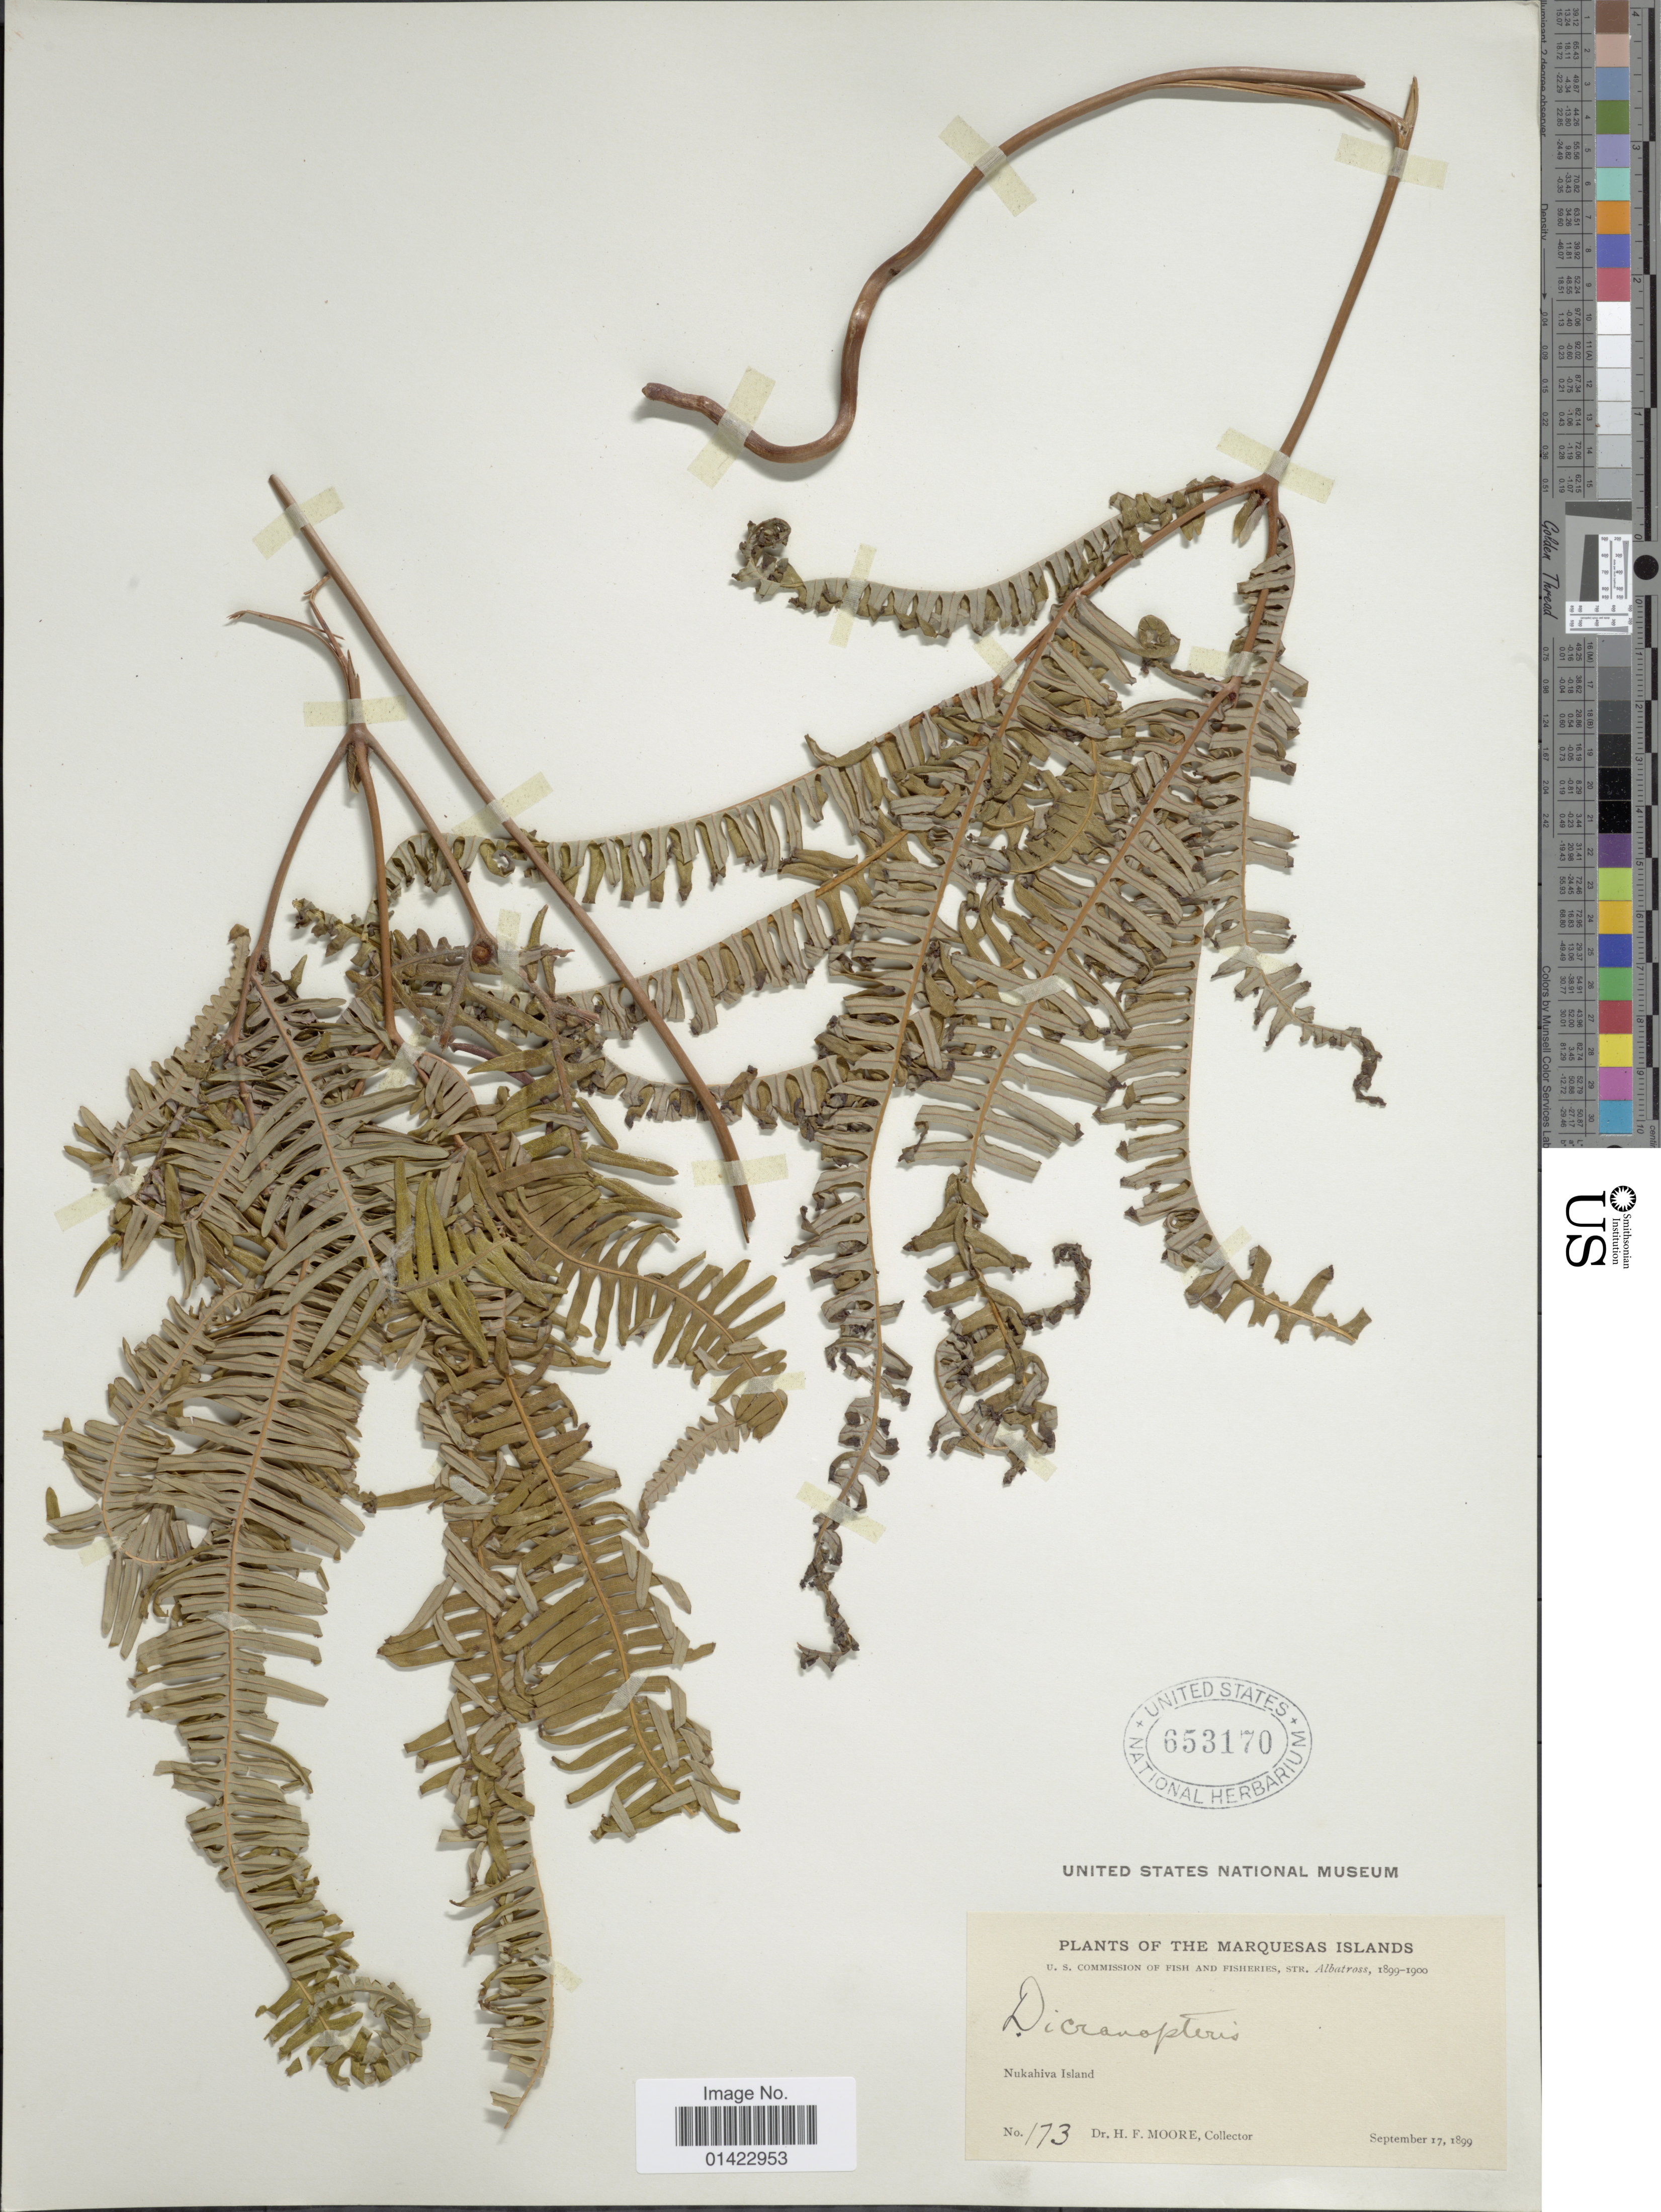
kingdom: Plantae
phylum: Tracheophyta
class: Polypodiopsida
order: Gleicheniales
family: Gleicheniaceae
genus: Sticherus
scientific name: Sticherus sp.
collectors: H. F. Moore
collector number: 173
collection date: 1899-09-17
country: French Polynesia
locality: Marquesas Islands. Nukahiva Island.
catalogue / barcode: US 653170